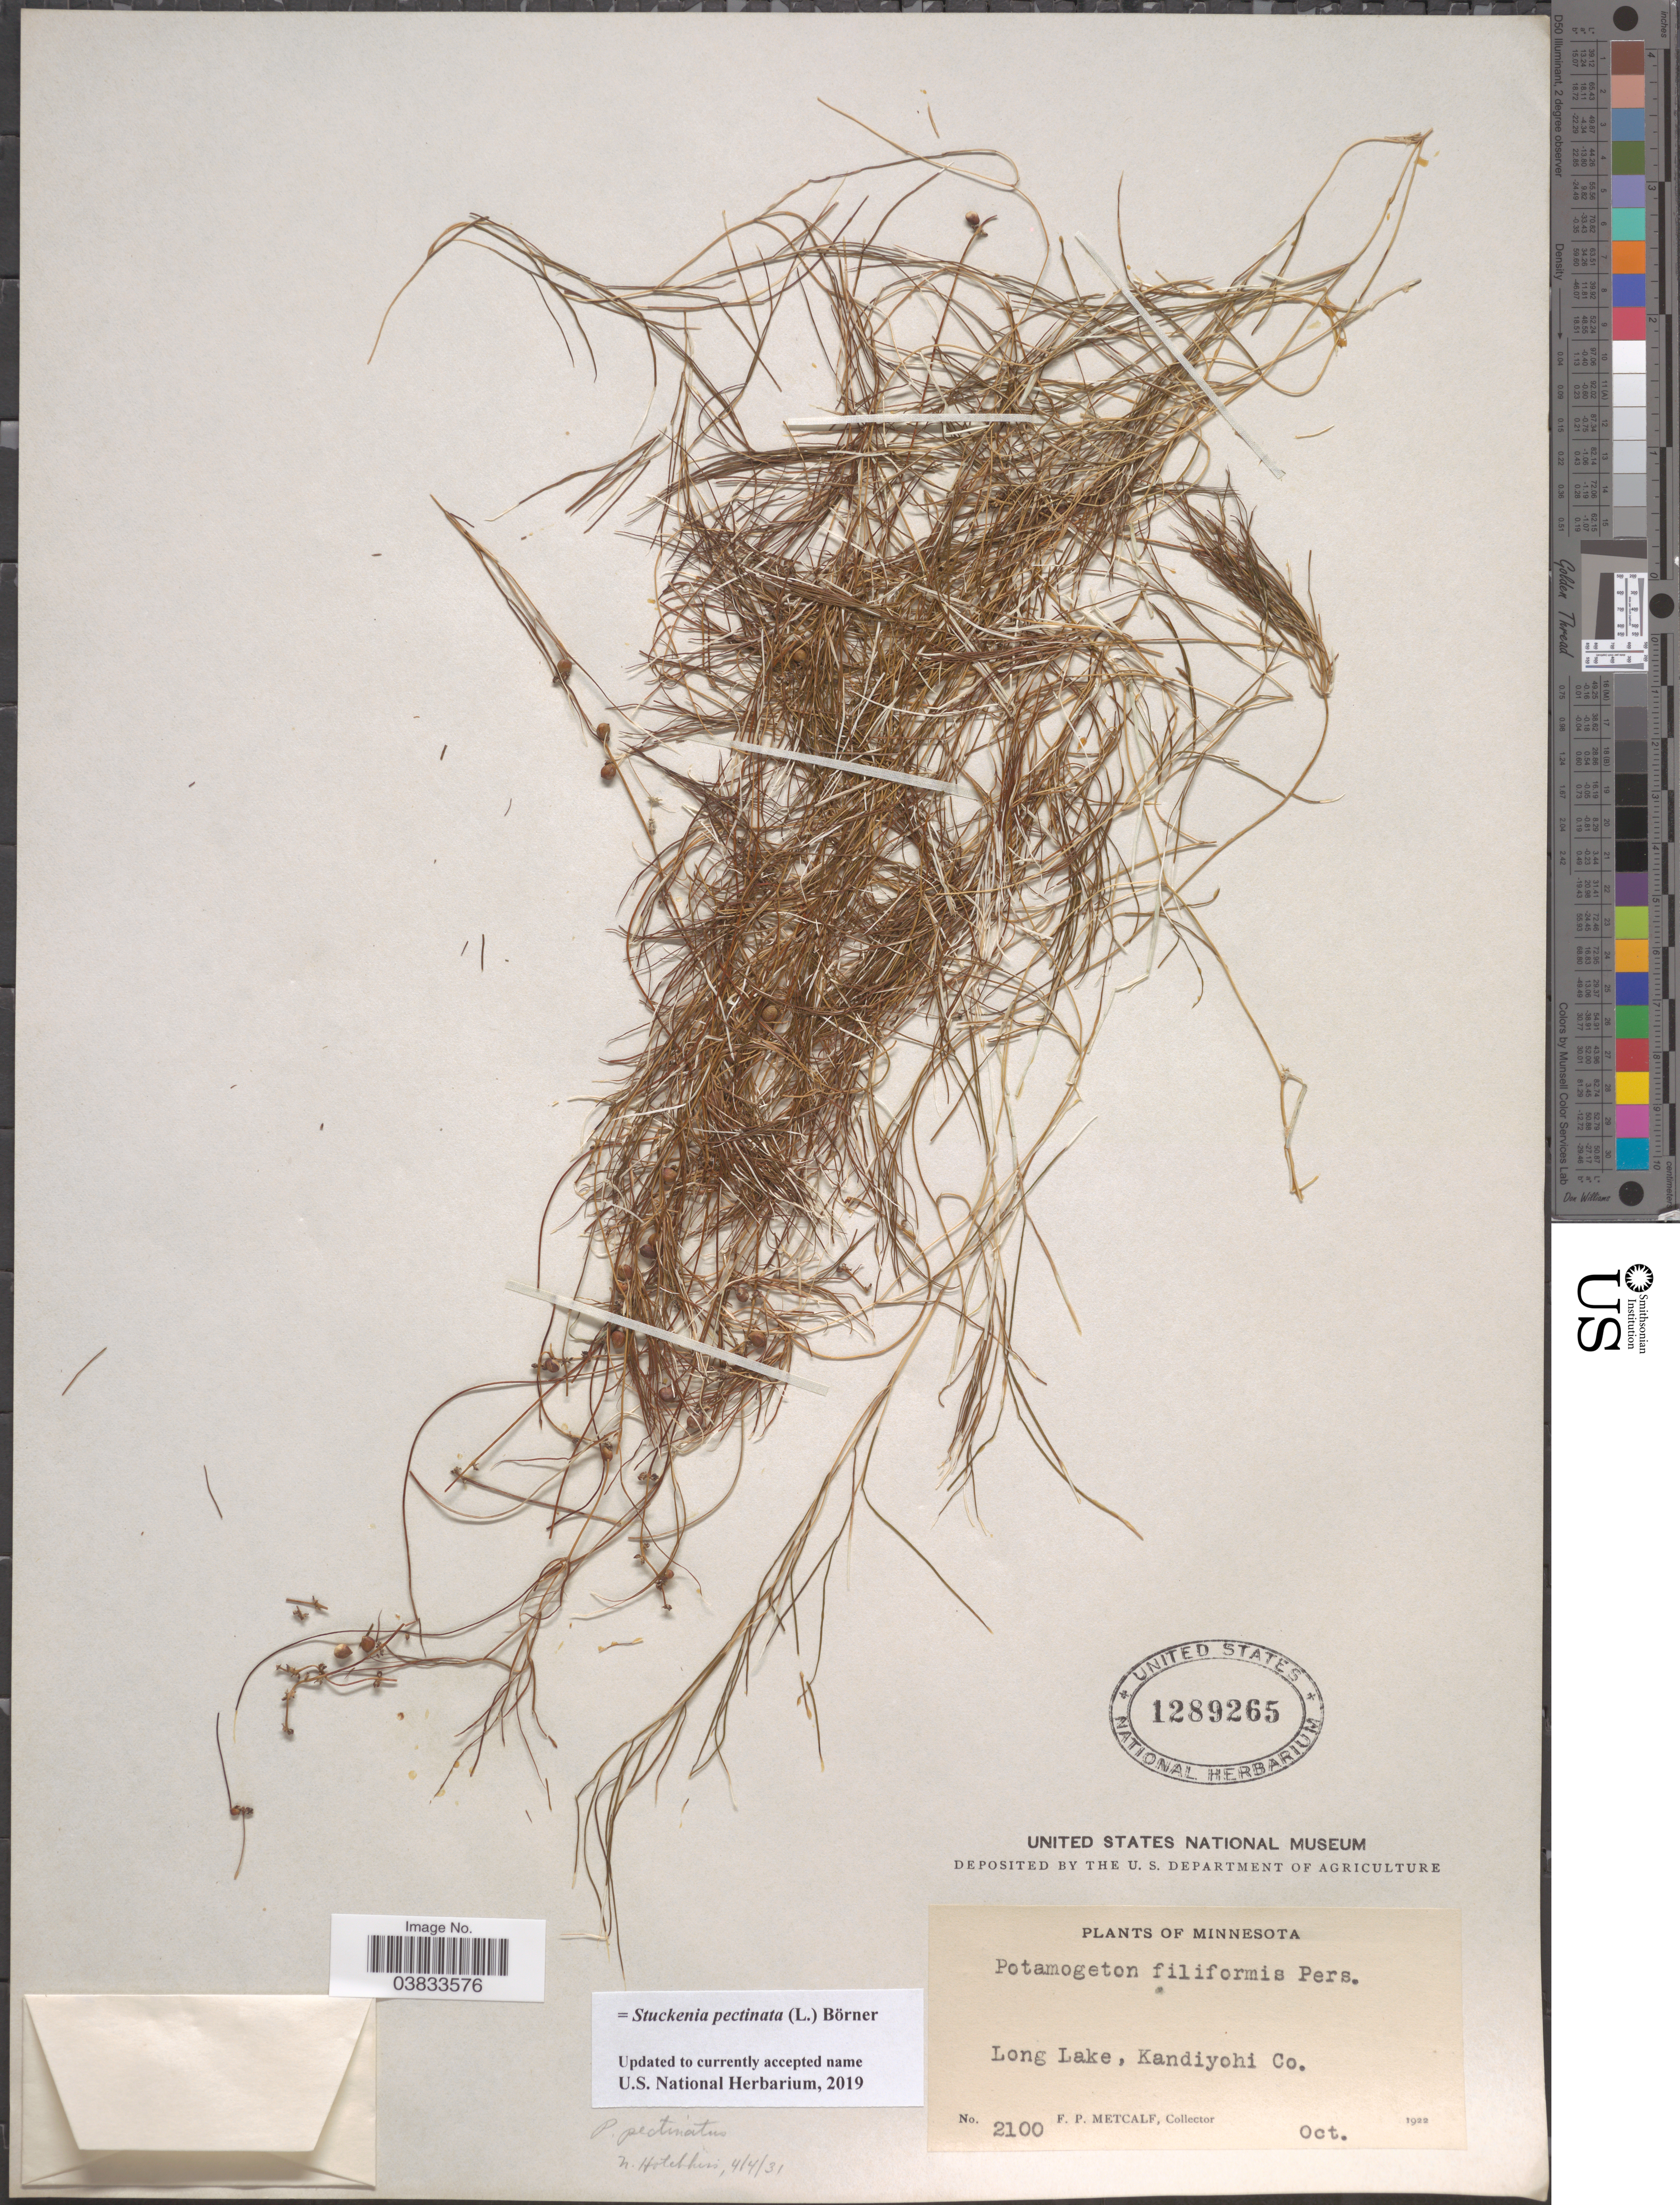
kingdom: Plantae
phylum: Tracheophyta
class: Liliopsida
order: Alismatales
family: Potamogetonaceae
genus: Stuckenia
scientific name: Stuckenia pectinata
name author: (L.) Börner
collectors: F. Metcalf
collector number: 2100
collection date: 1922-10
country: United States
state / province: Minnesota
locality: Long Lake, Kandiyohi Co.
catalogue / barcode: US 1289265